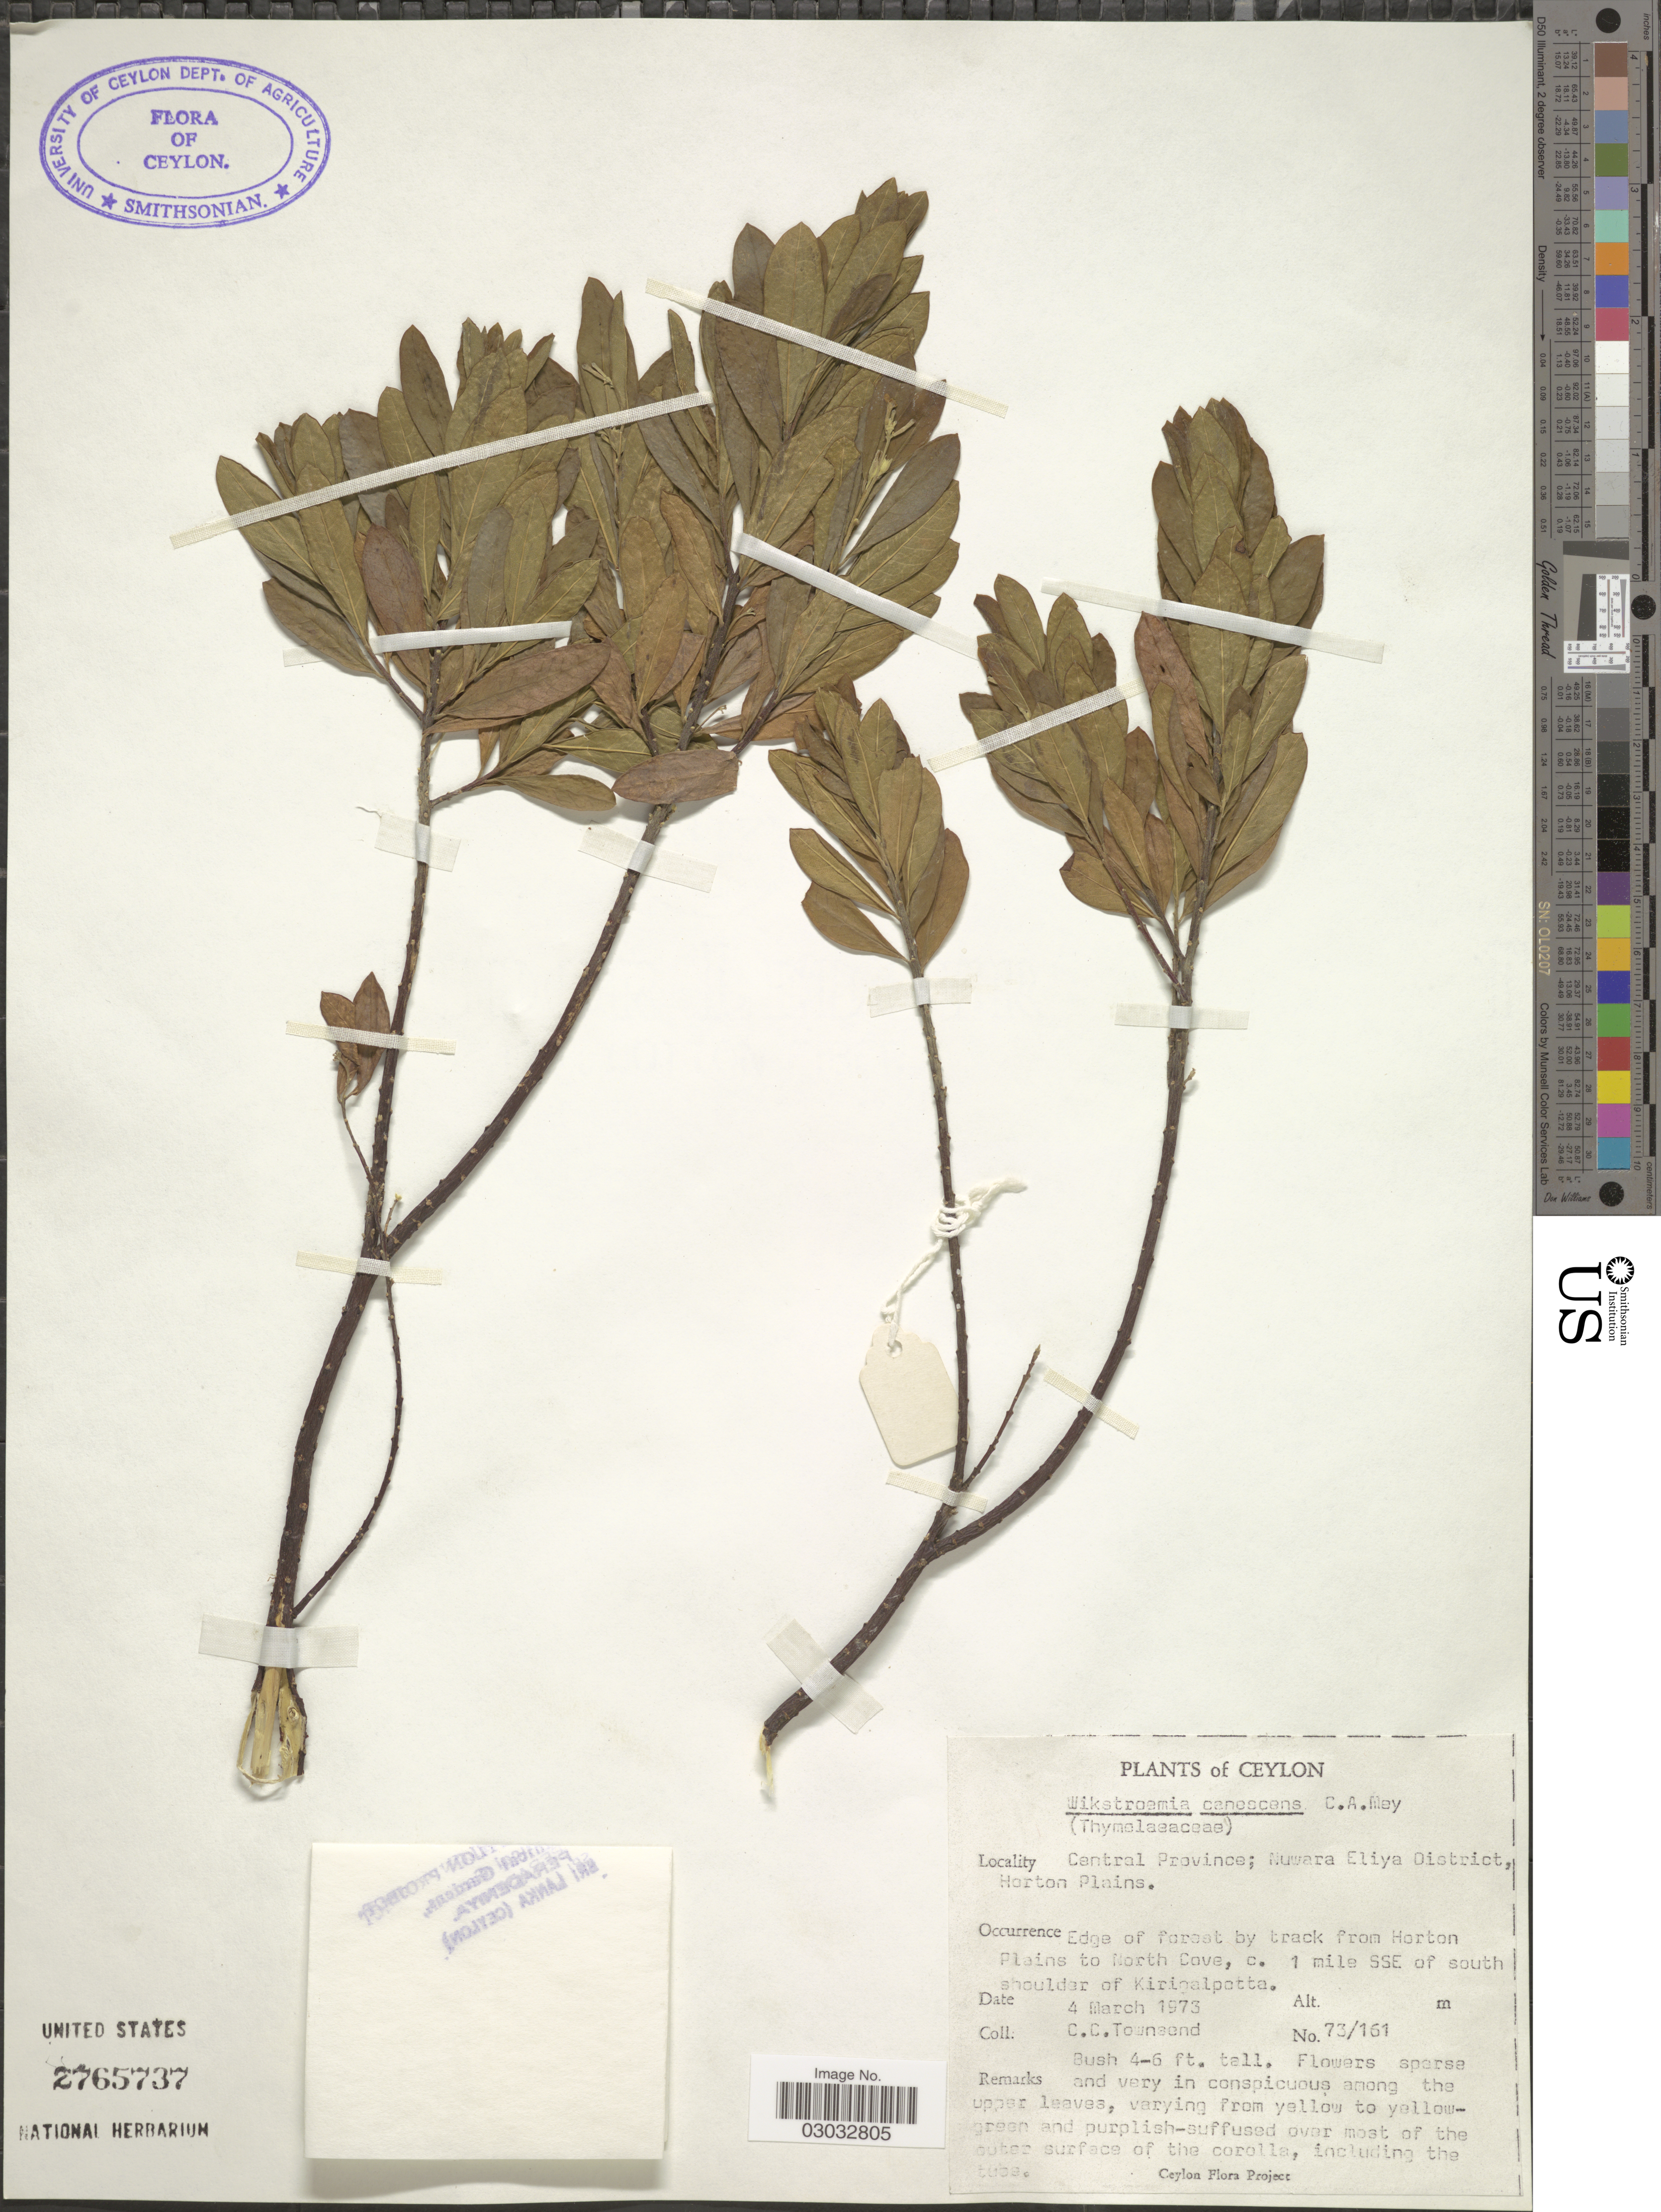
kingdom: Plantae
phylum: Tracheophyta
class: Magnoliopsida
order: Malvales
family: Thymelaeaceae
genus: Wikstroemia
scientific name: Wikstroemia canescens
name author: Meisn.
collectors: C. C. Townsend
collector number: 73-161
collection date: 1973-03-04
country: Sri Lanka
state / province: Central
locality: Ceylon, Central Province; Nuwara Eliya District, Horton Plains, Edge of forest by track from Horton Plains to North Cove, c. 1 mile SSE of south shoulder of Kirigalpatta.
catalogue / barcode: US 2765737